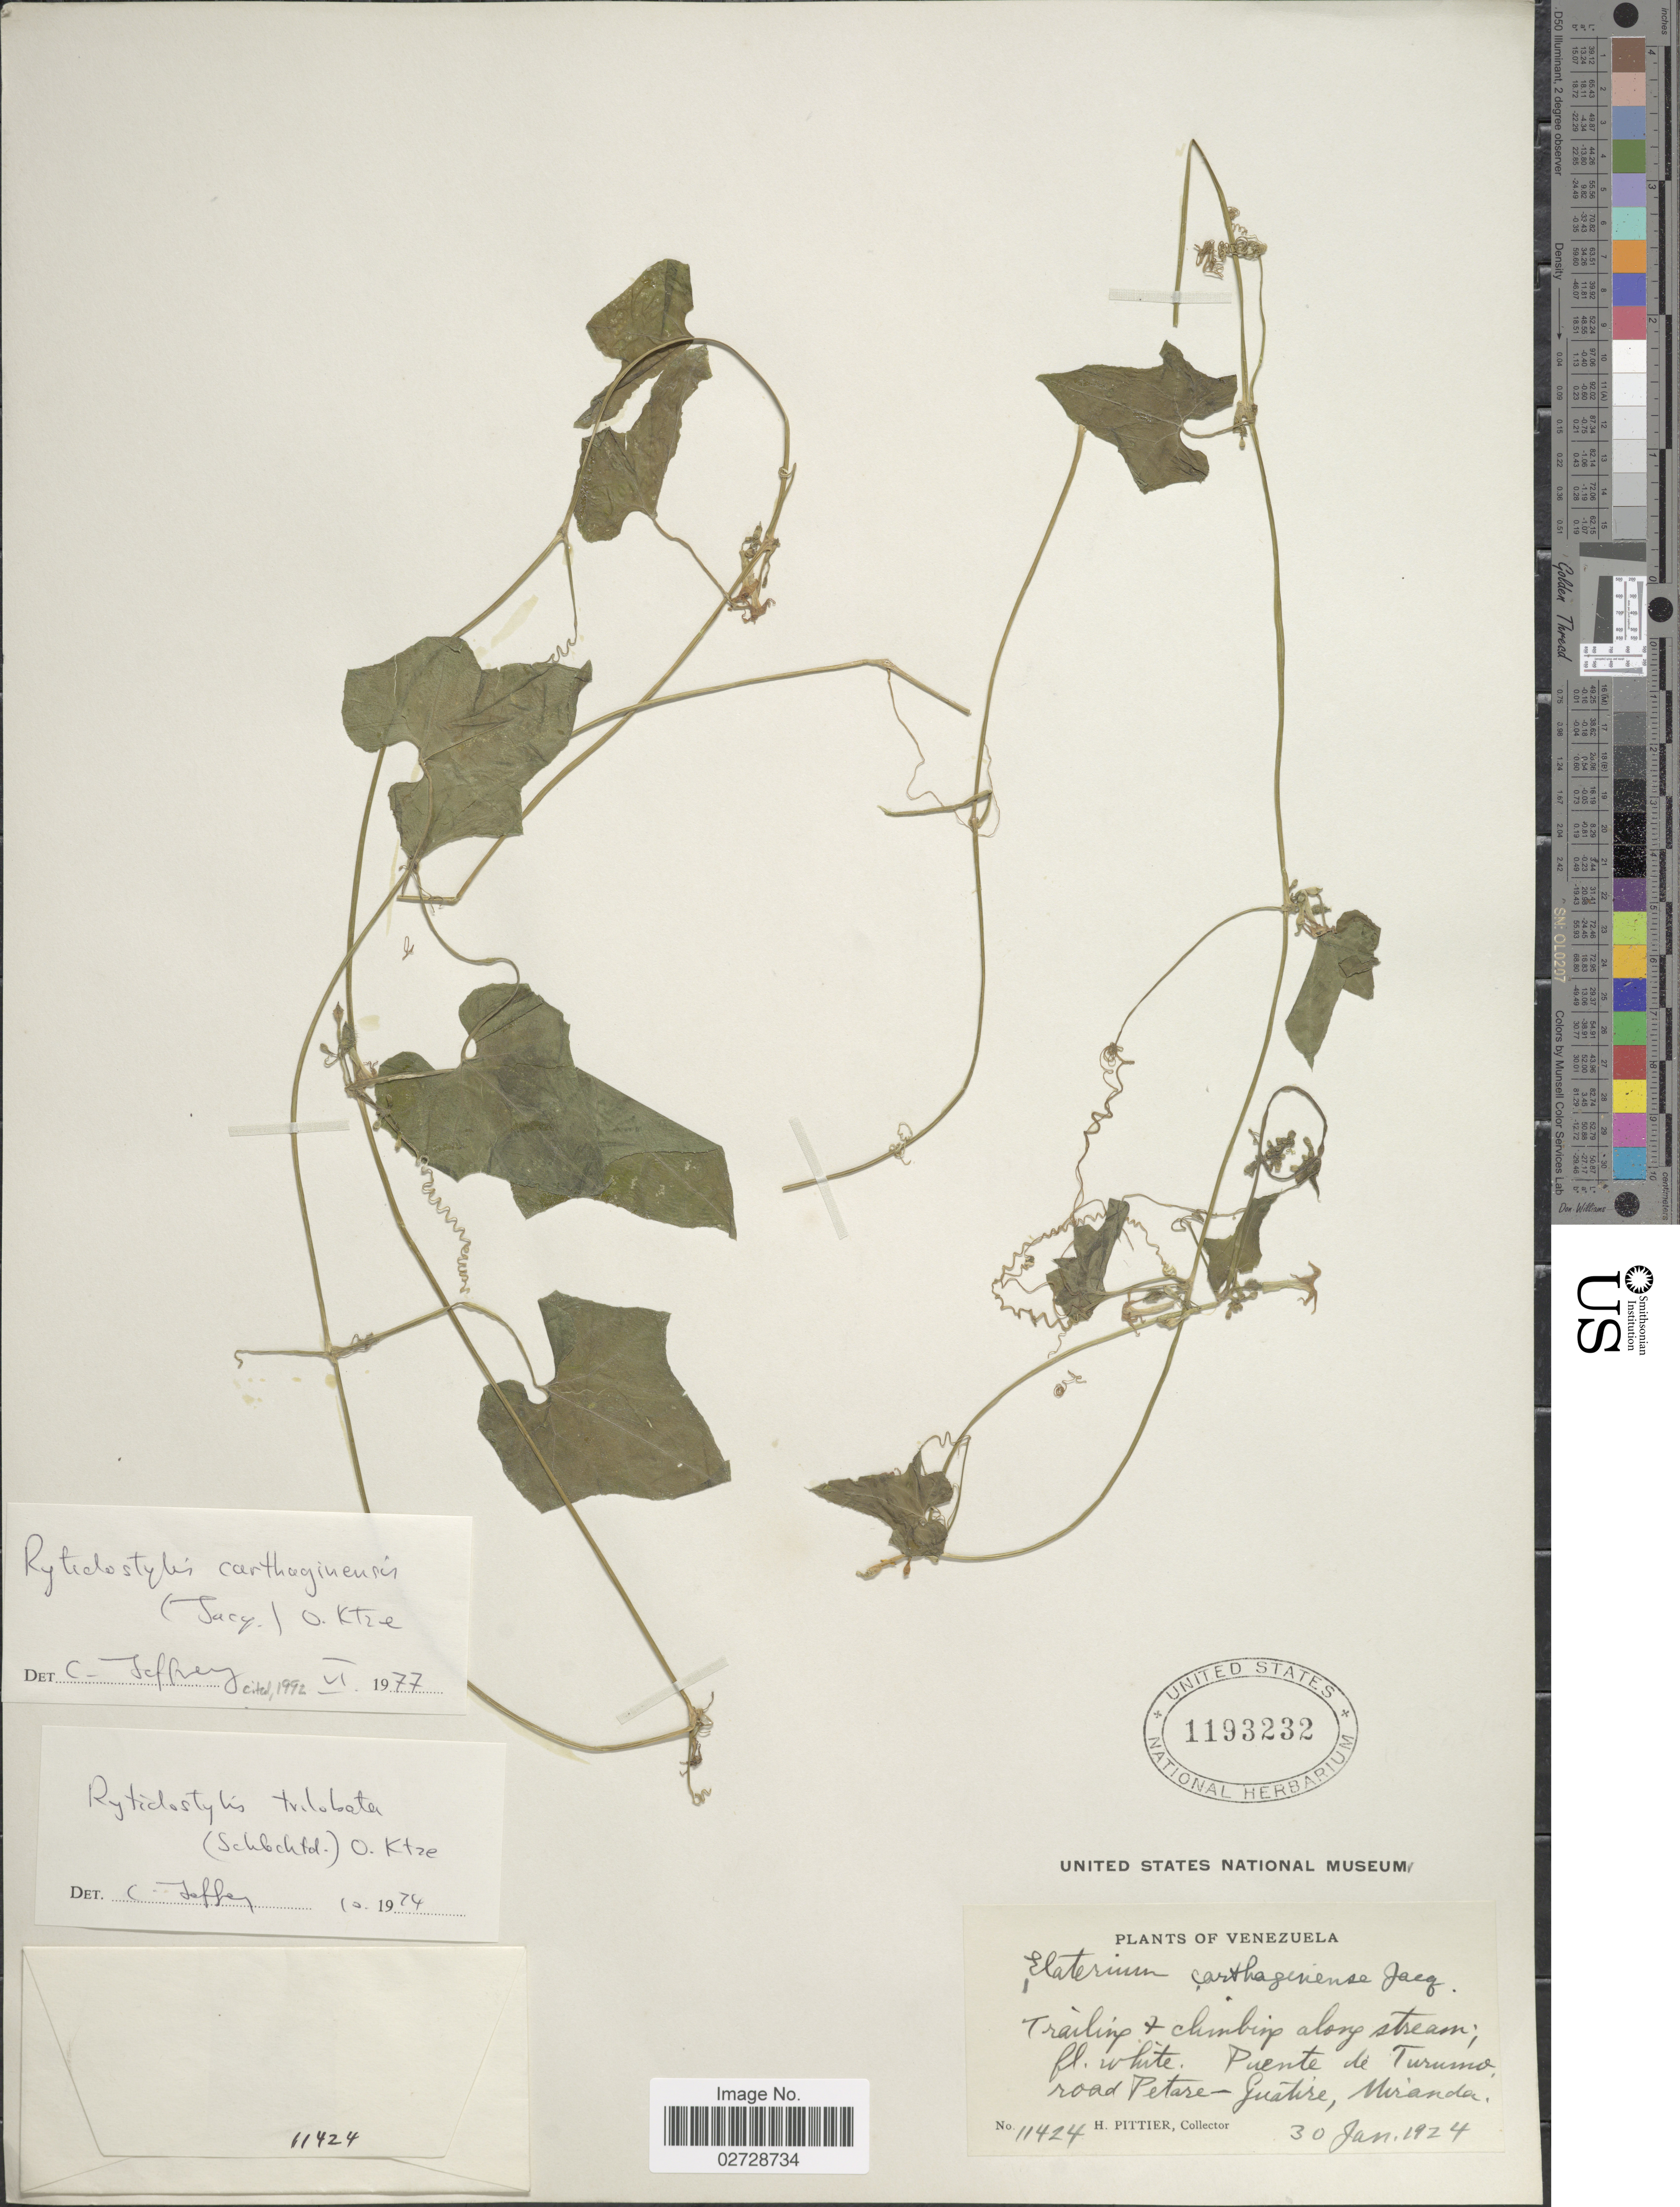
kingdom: Plantae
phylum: Tracheophyta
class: Magnoliopsida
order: Cucurbitales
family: Cucurbitaceae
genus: Cyclanthera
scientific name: Cyclanthera carthagenensis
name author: (Jacq.) H. Schaef. & S.S. Renner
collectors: H. F. Pittier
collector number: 11424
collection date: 1924-01-30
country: Venezuela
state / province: Miranda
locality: Trailing + climbing along stream. Puente de Turumo, road Petare - Guatire.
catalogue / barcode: US 1193232